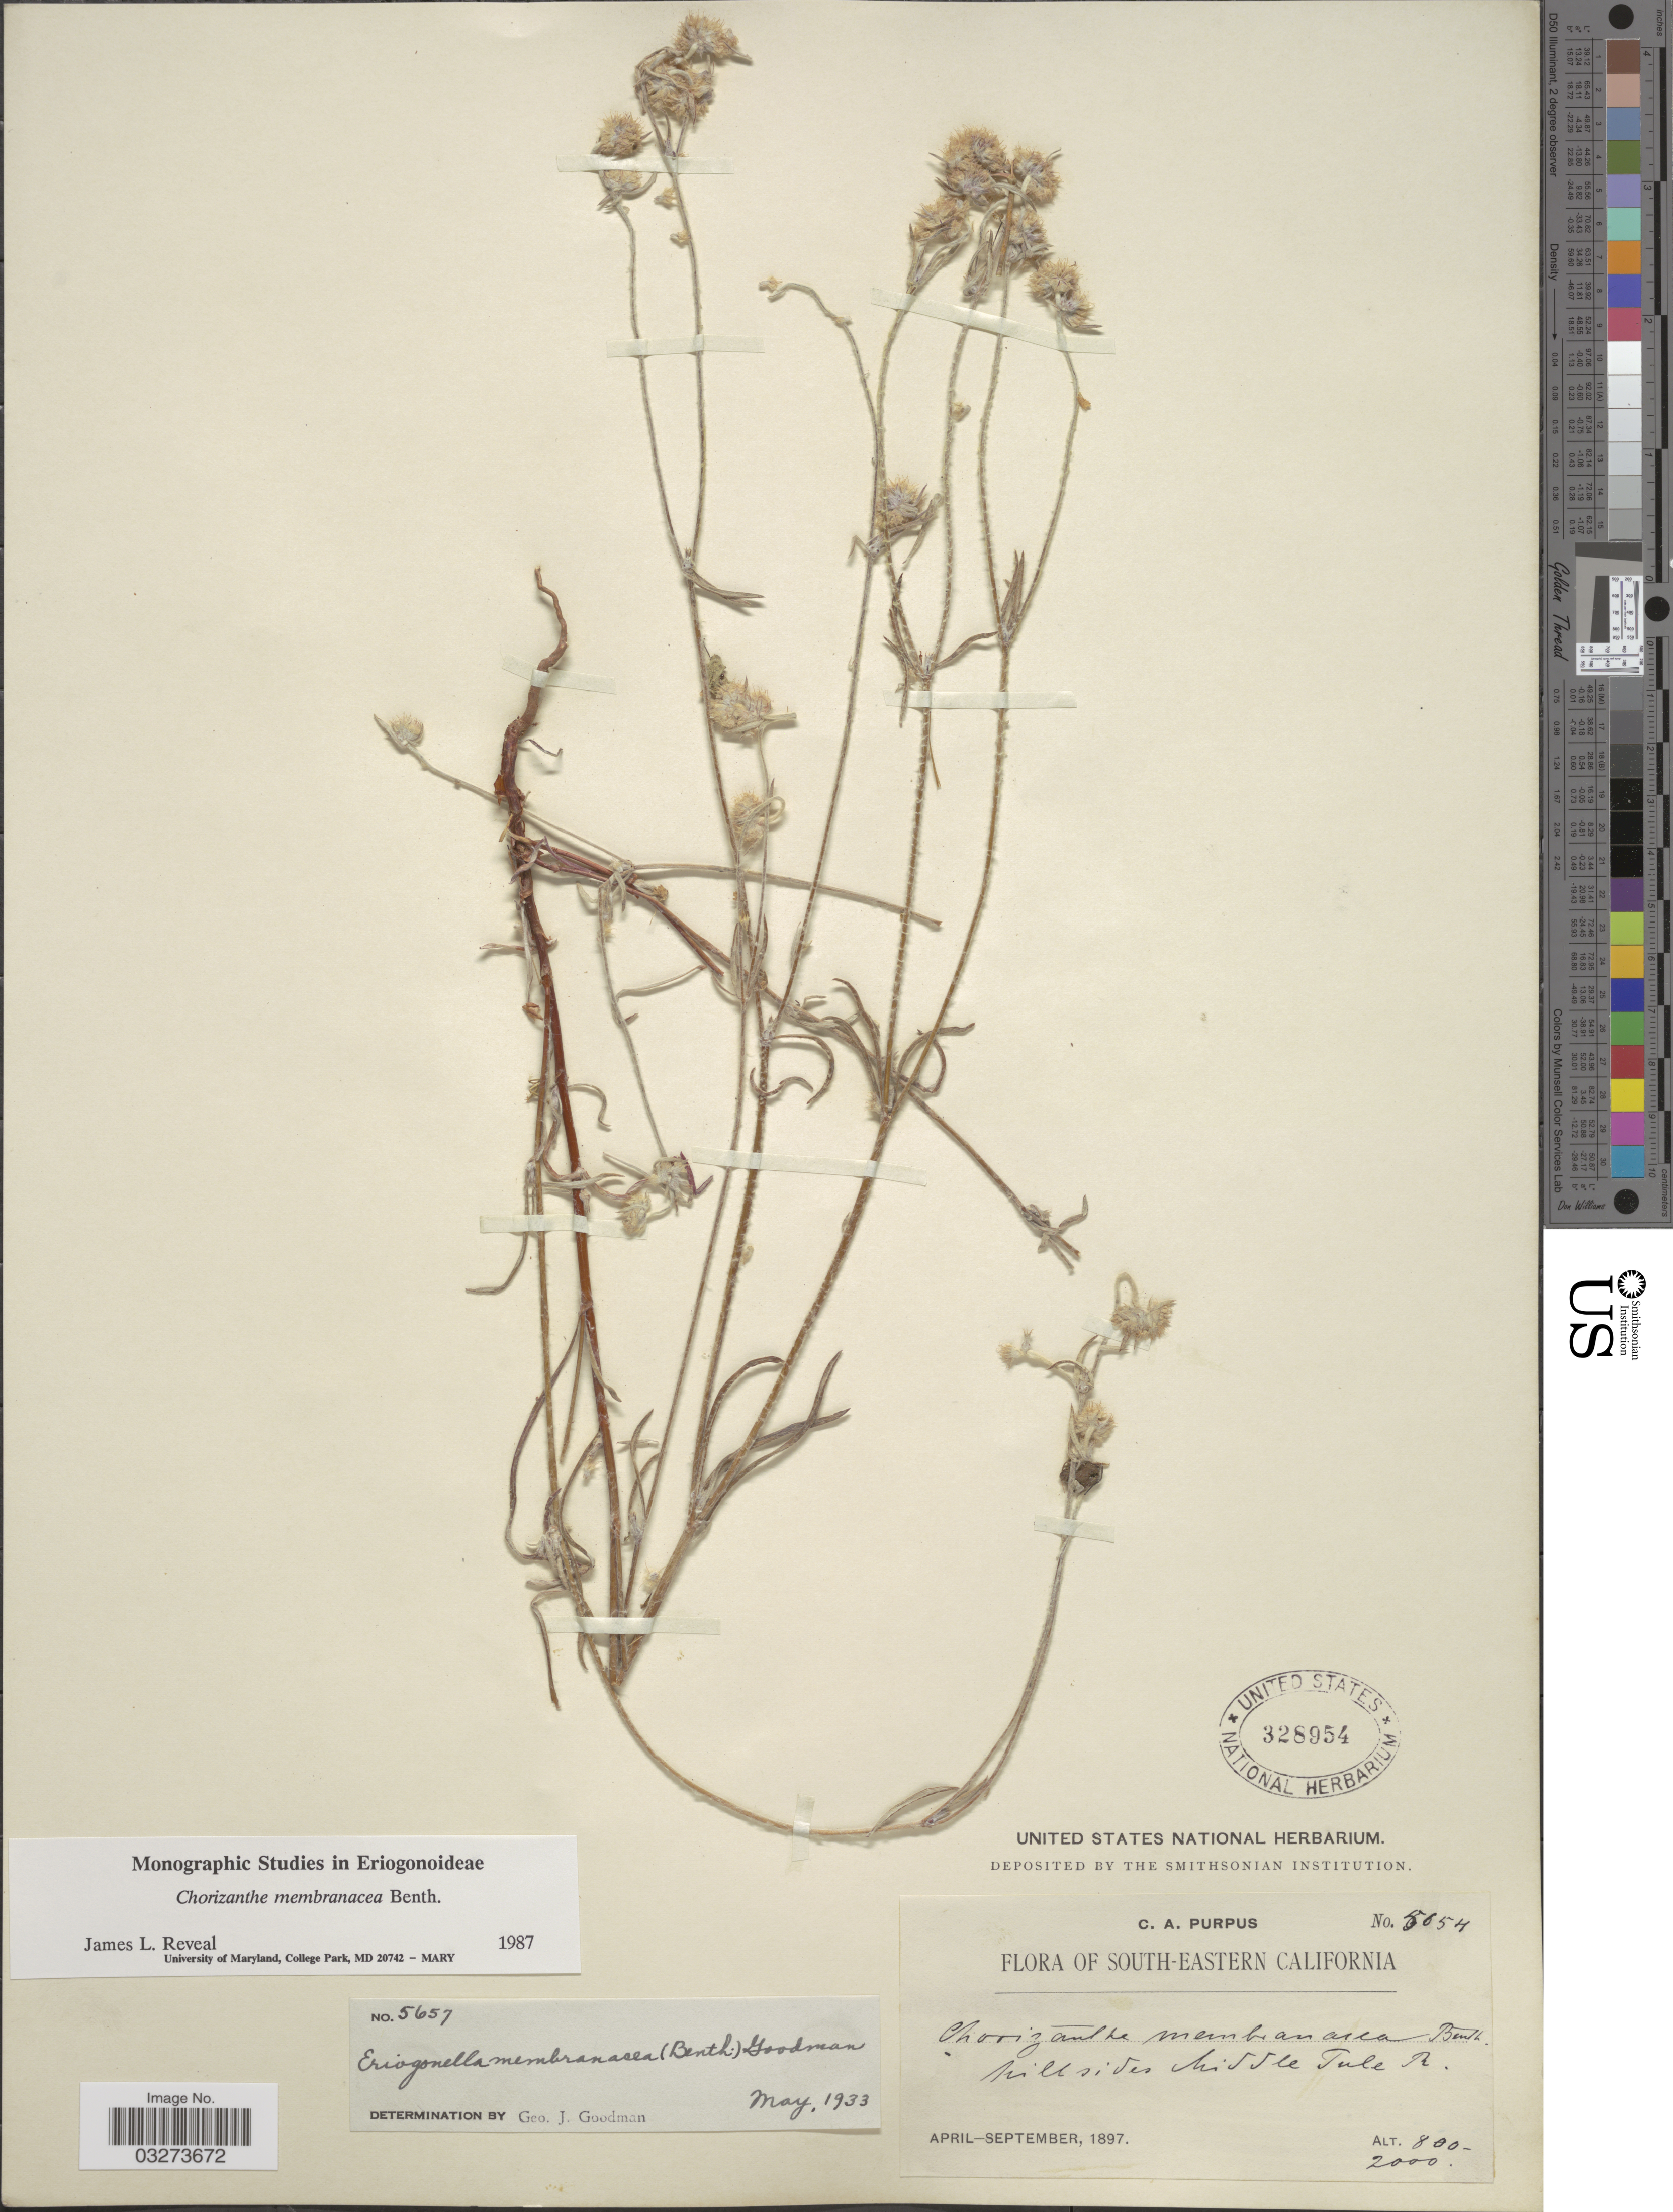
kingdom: Plantae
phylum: Tracheophyta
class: Magnoliopsida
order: Caryophyllales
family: Polygonaceae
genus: Chorizanthe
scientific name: Chorizanthe membranacea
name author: Benth.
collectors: C. A. Purpus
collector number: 5654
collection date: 1897-04/1897-09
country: United States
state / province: California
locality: South-eastern California, hillsides Middle Tule R.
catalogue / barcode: US 328954